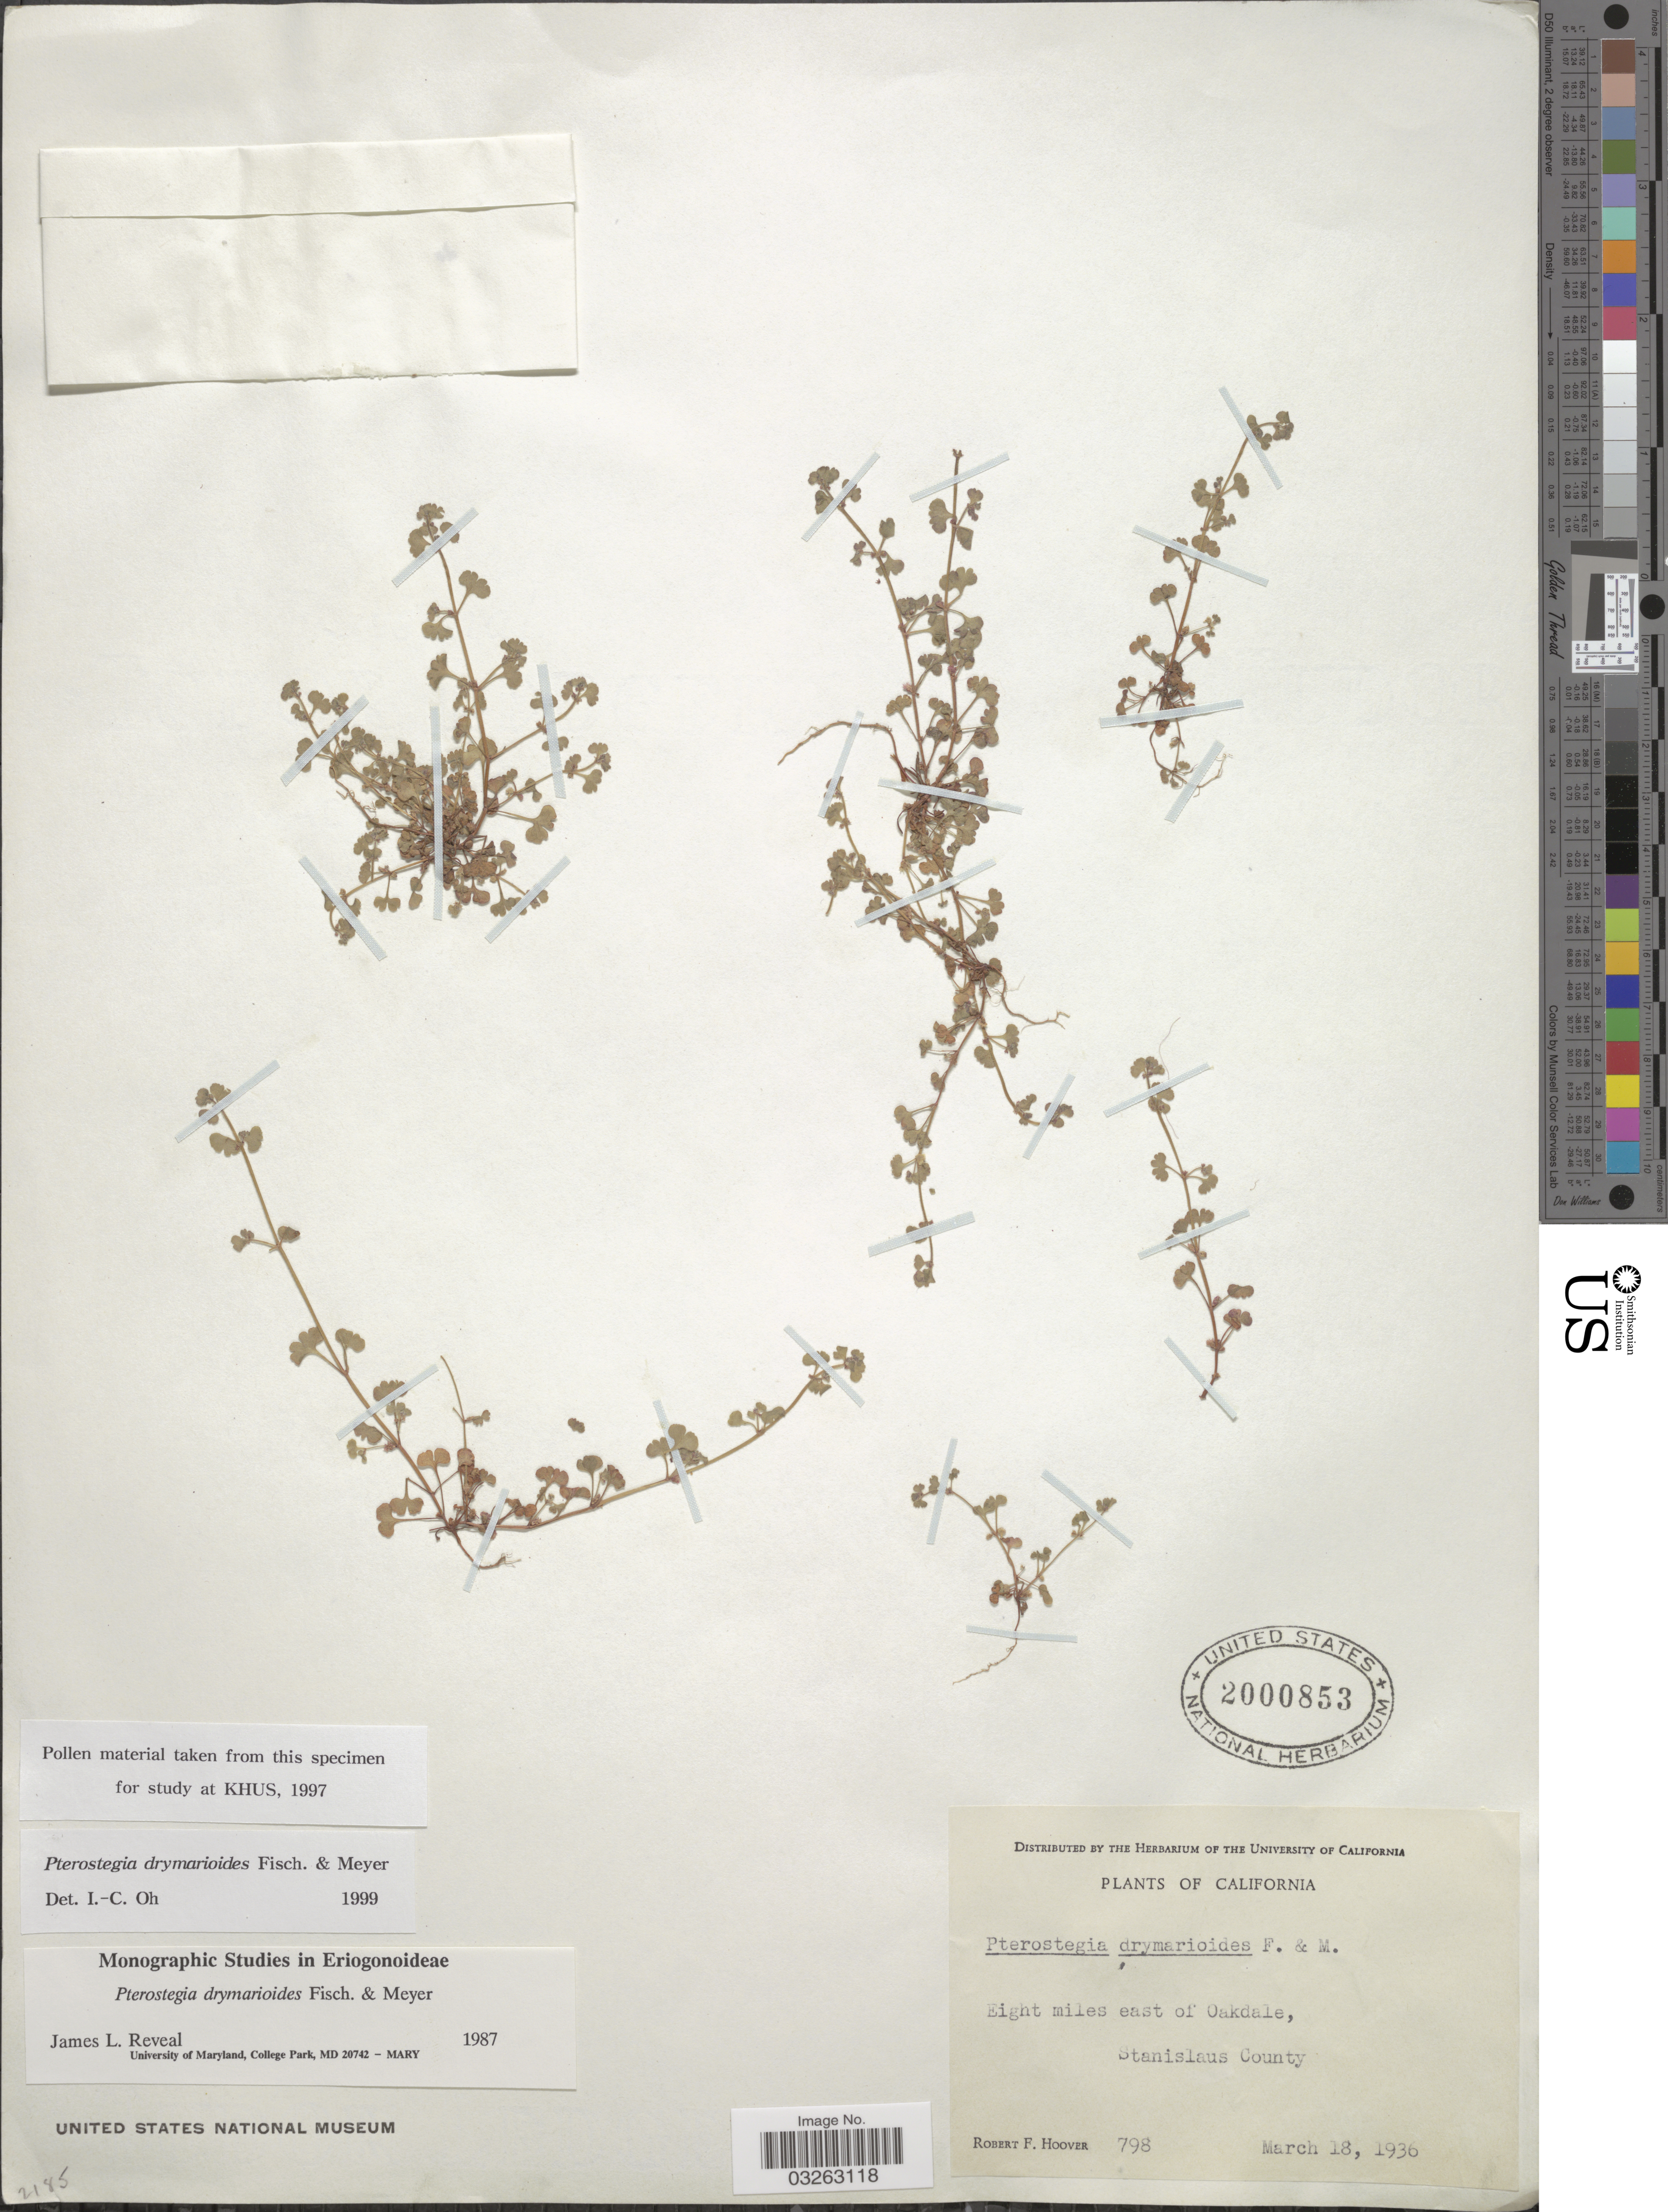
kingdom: Plantae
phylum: Tracheophyta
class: Magnoliopsida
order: Caryophyllales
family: Polygonaceae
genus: Pterostegia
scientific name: Pterostegia drymarioides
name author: Fisch. & C.A. Mey.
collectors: R. F. Hoover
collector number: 798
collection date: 1936-03-18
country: United States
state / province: California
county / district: Stanislaus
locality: Eight miles east of Oakdale, Stanislaus County.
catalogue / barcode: US 2000853